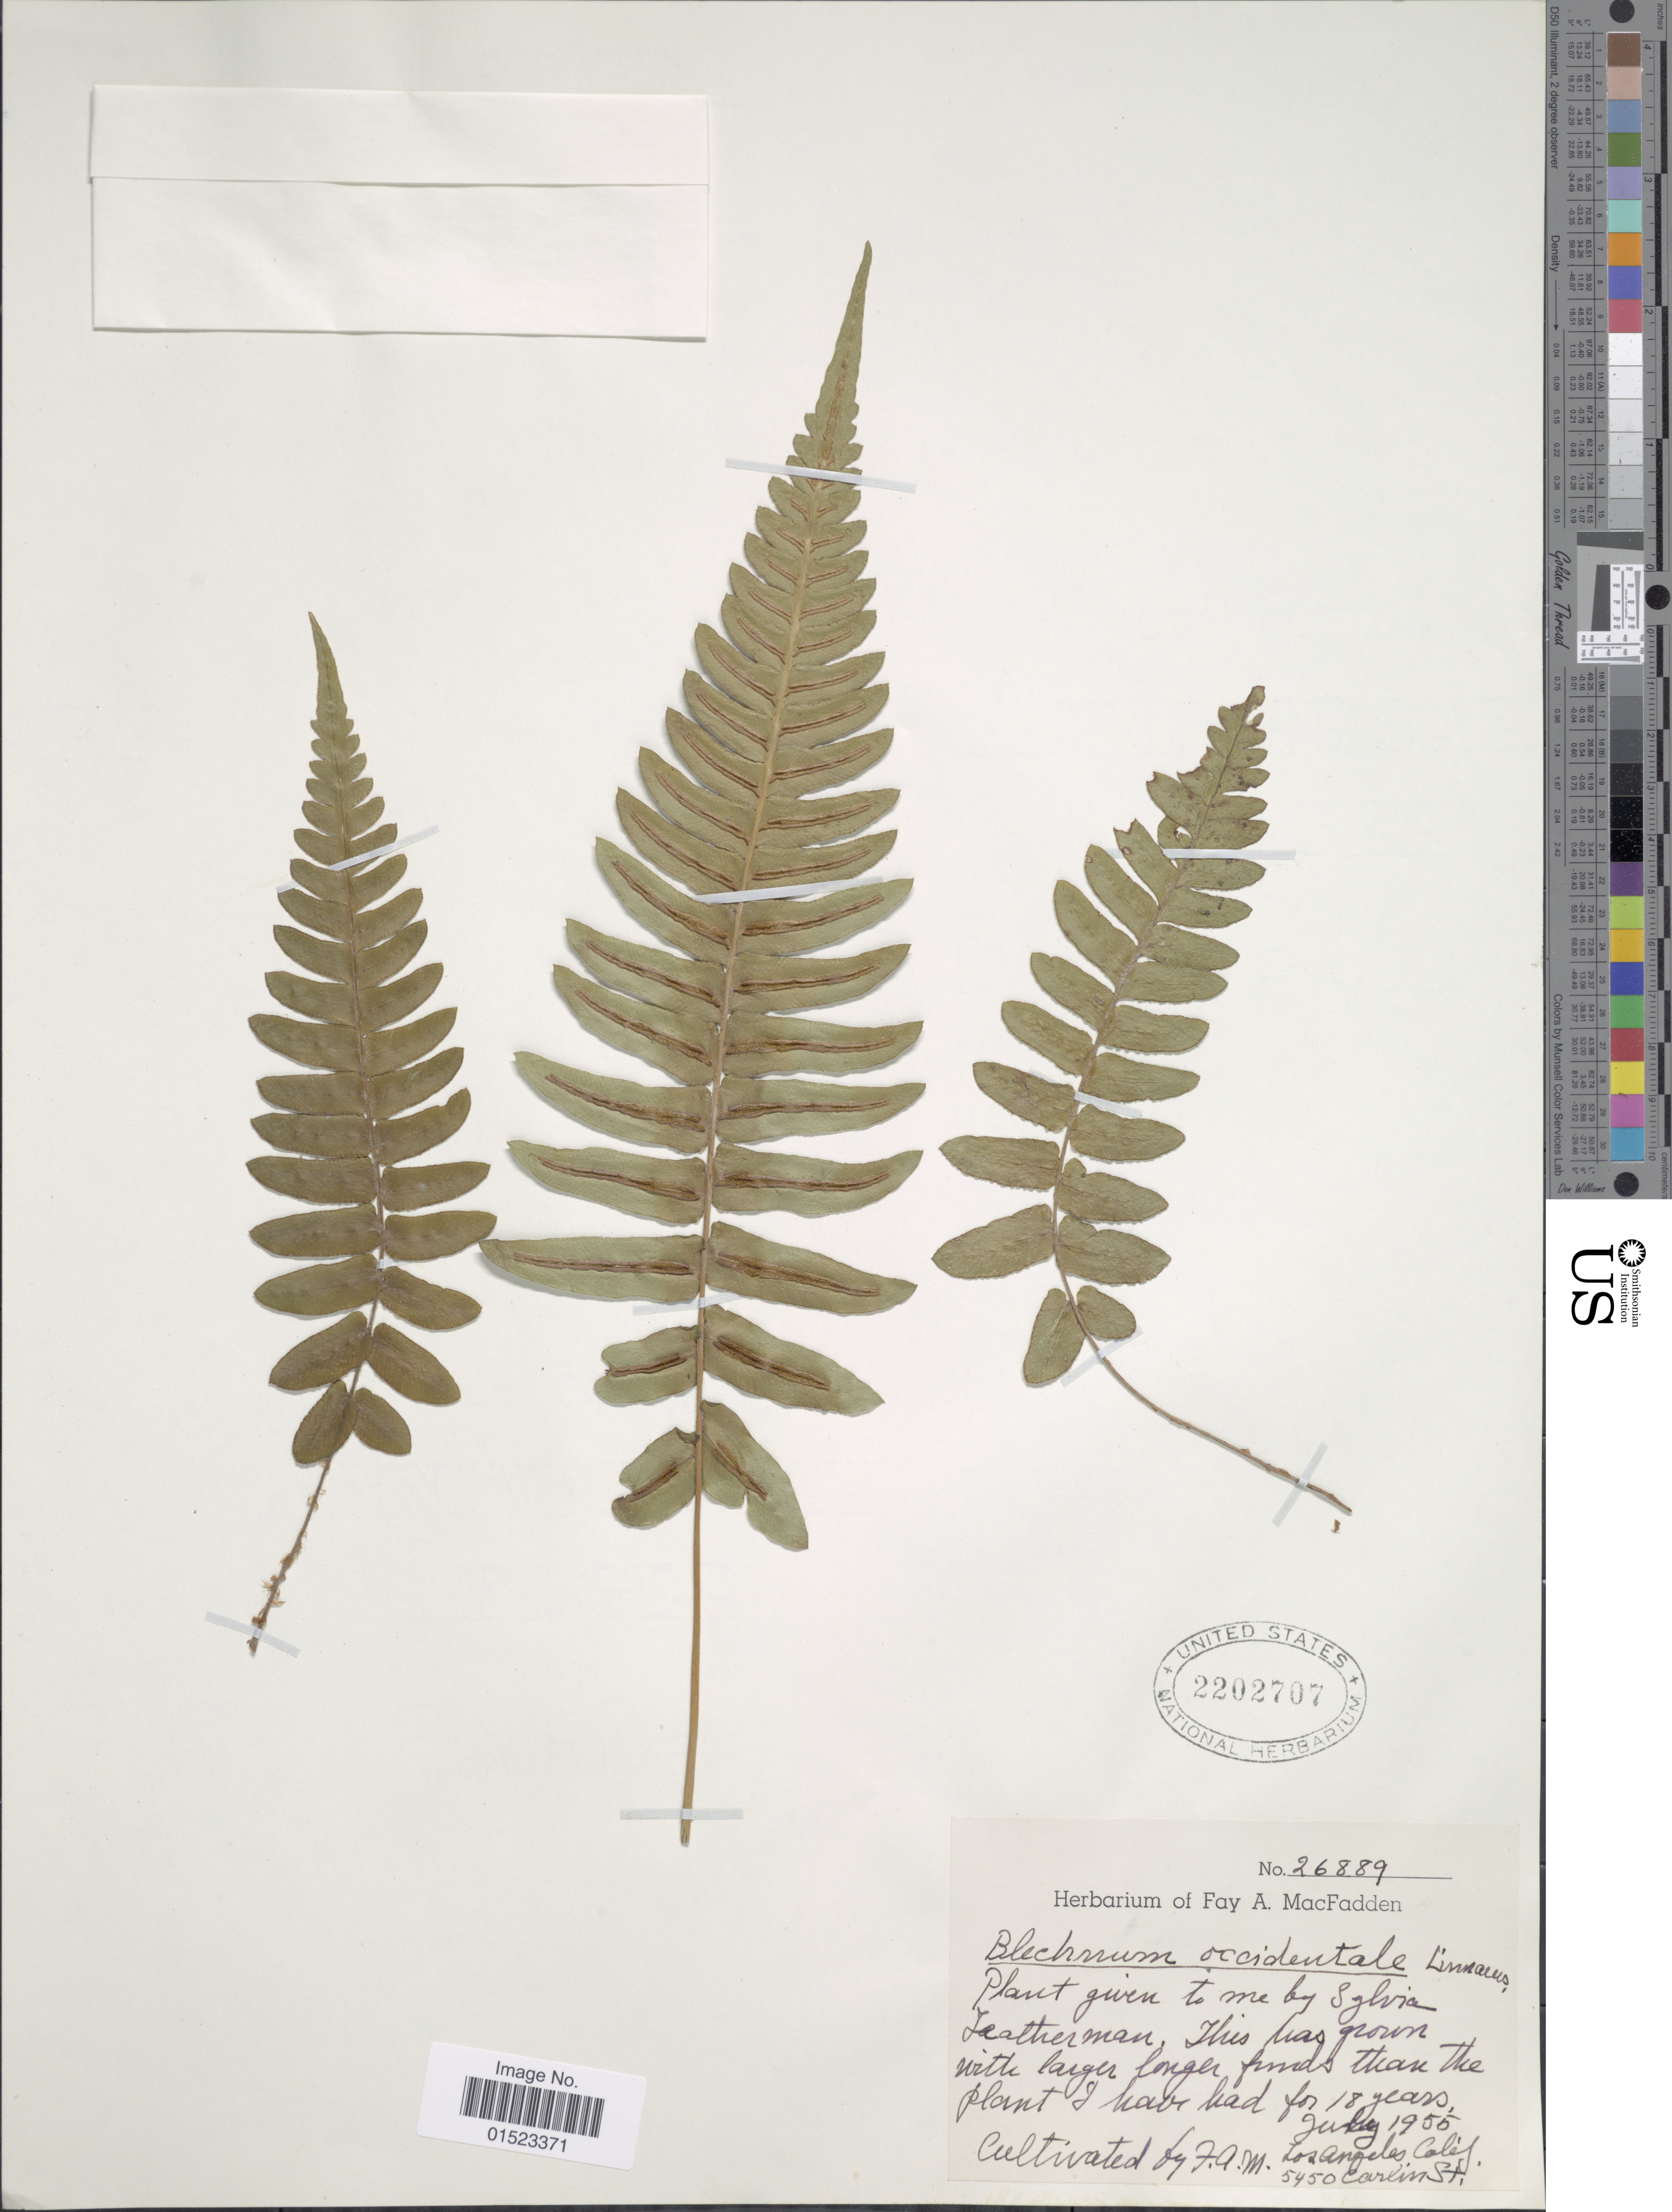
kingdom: Plantae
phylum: Tracheophyta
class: Polypodiopsida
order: Polypodiales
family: Blechnaceae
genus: Blechnum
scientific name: Blechnum occidentale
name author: L.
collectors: F. MacFadden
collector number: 26889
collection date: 1955-07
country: United States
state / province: California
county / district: Los Angeles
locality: Los Angeles, 5450 Carlin St.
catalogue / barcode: US 2202707